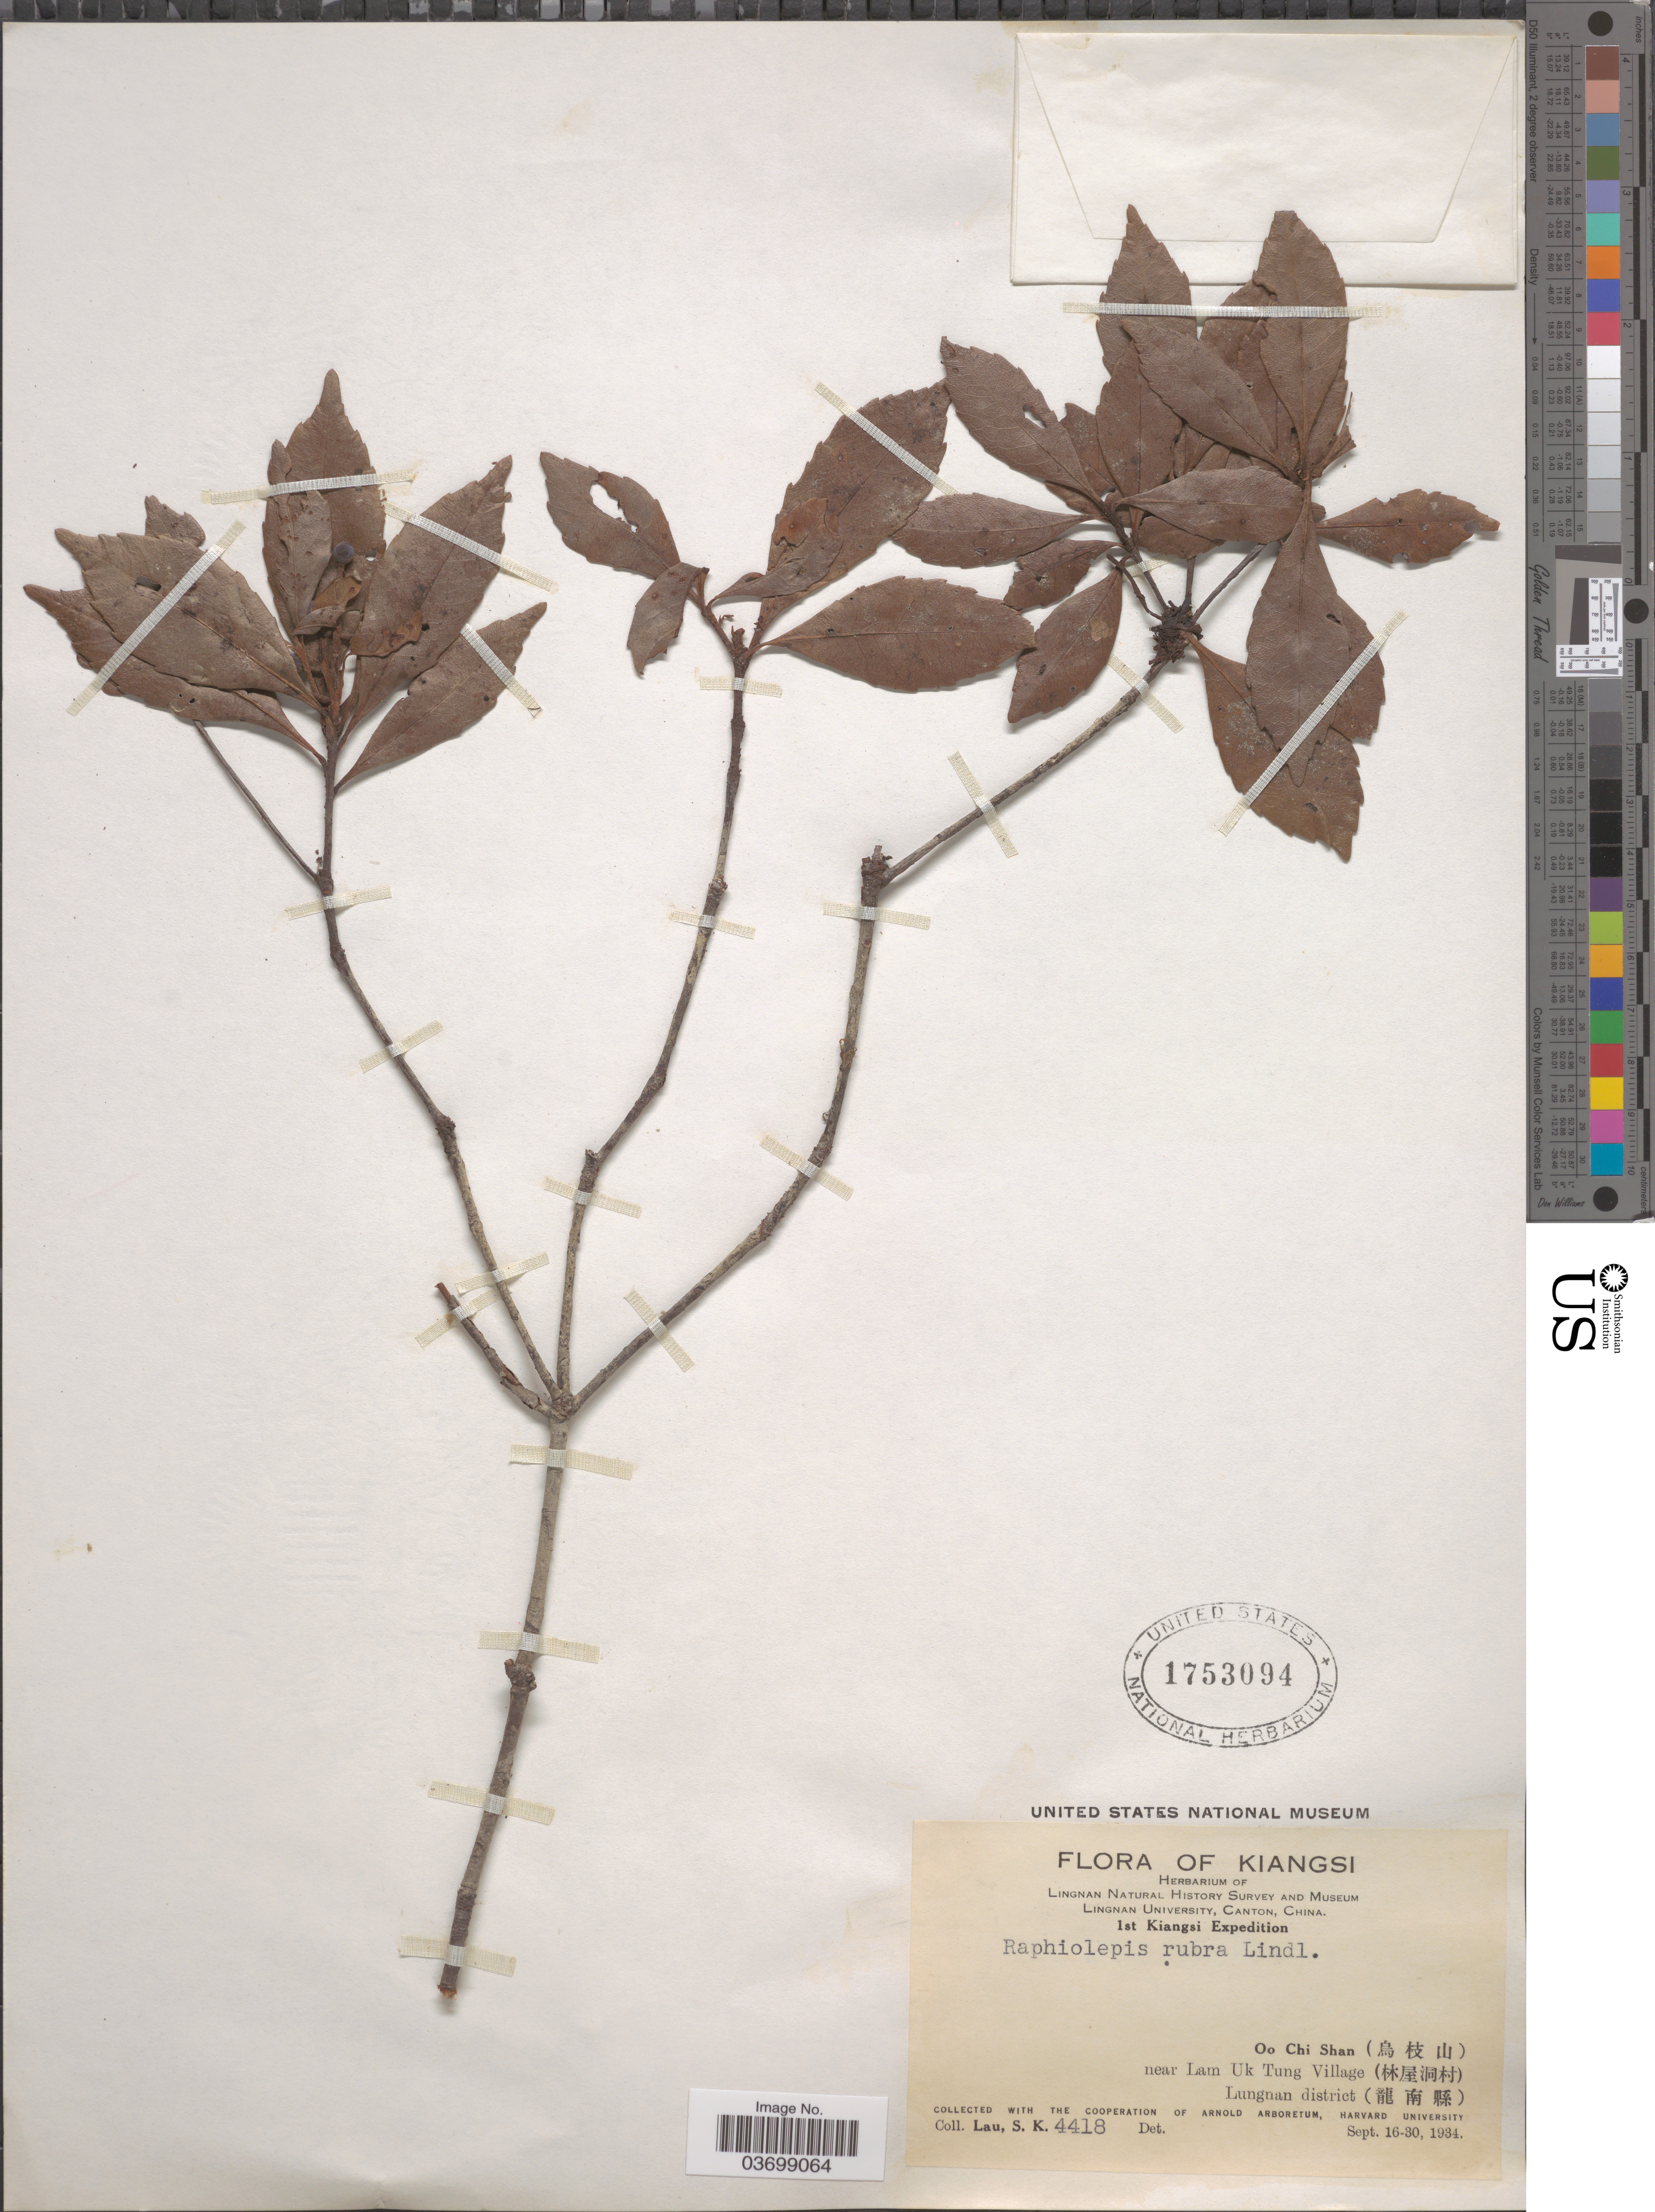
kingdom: Plantae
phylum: Tracheophyta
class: Magnoliopsida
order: Rosales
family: Rosaceae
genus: Rhaphiolepis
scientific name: Rhaphiolepis rubra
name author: Lindl.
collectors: S. K. Lau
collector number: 4418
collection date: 1934-09-16/1934-09-30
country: China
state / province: Jiangxi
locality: Kiangsi. Oo Chi Shan (X) near Lam Uk Tung Village (X). Lungnan district (X).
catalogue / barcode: US 1753094